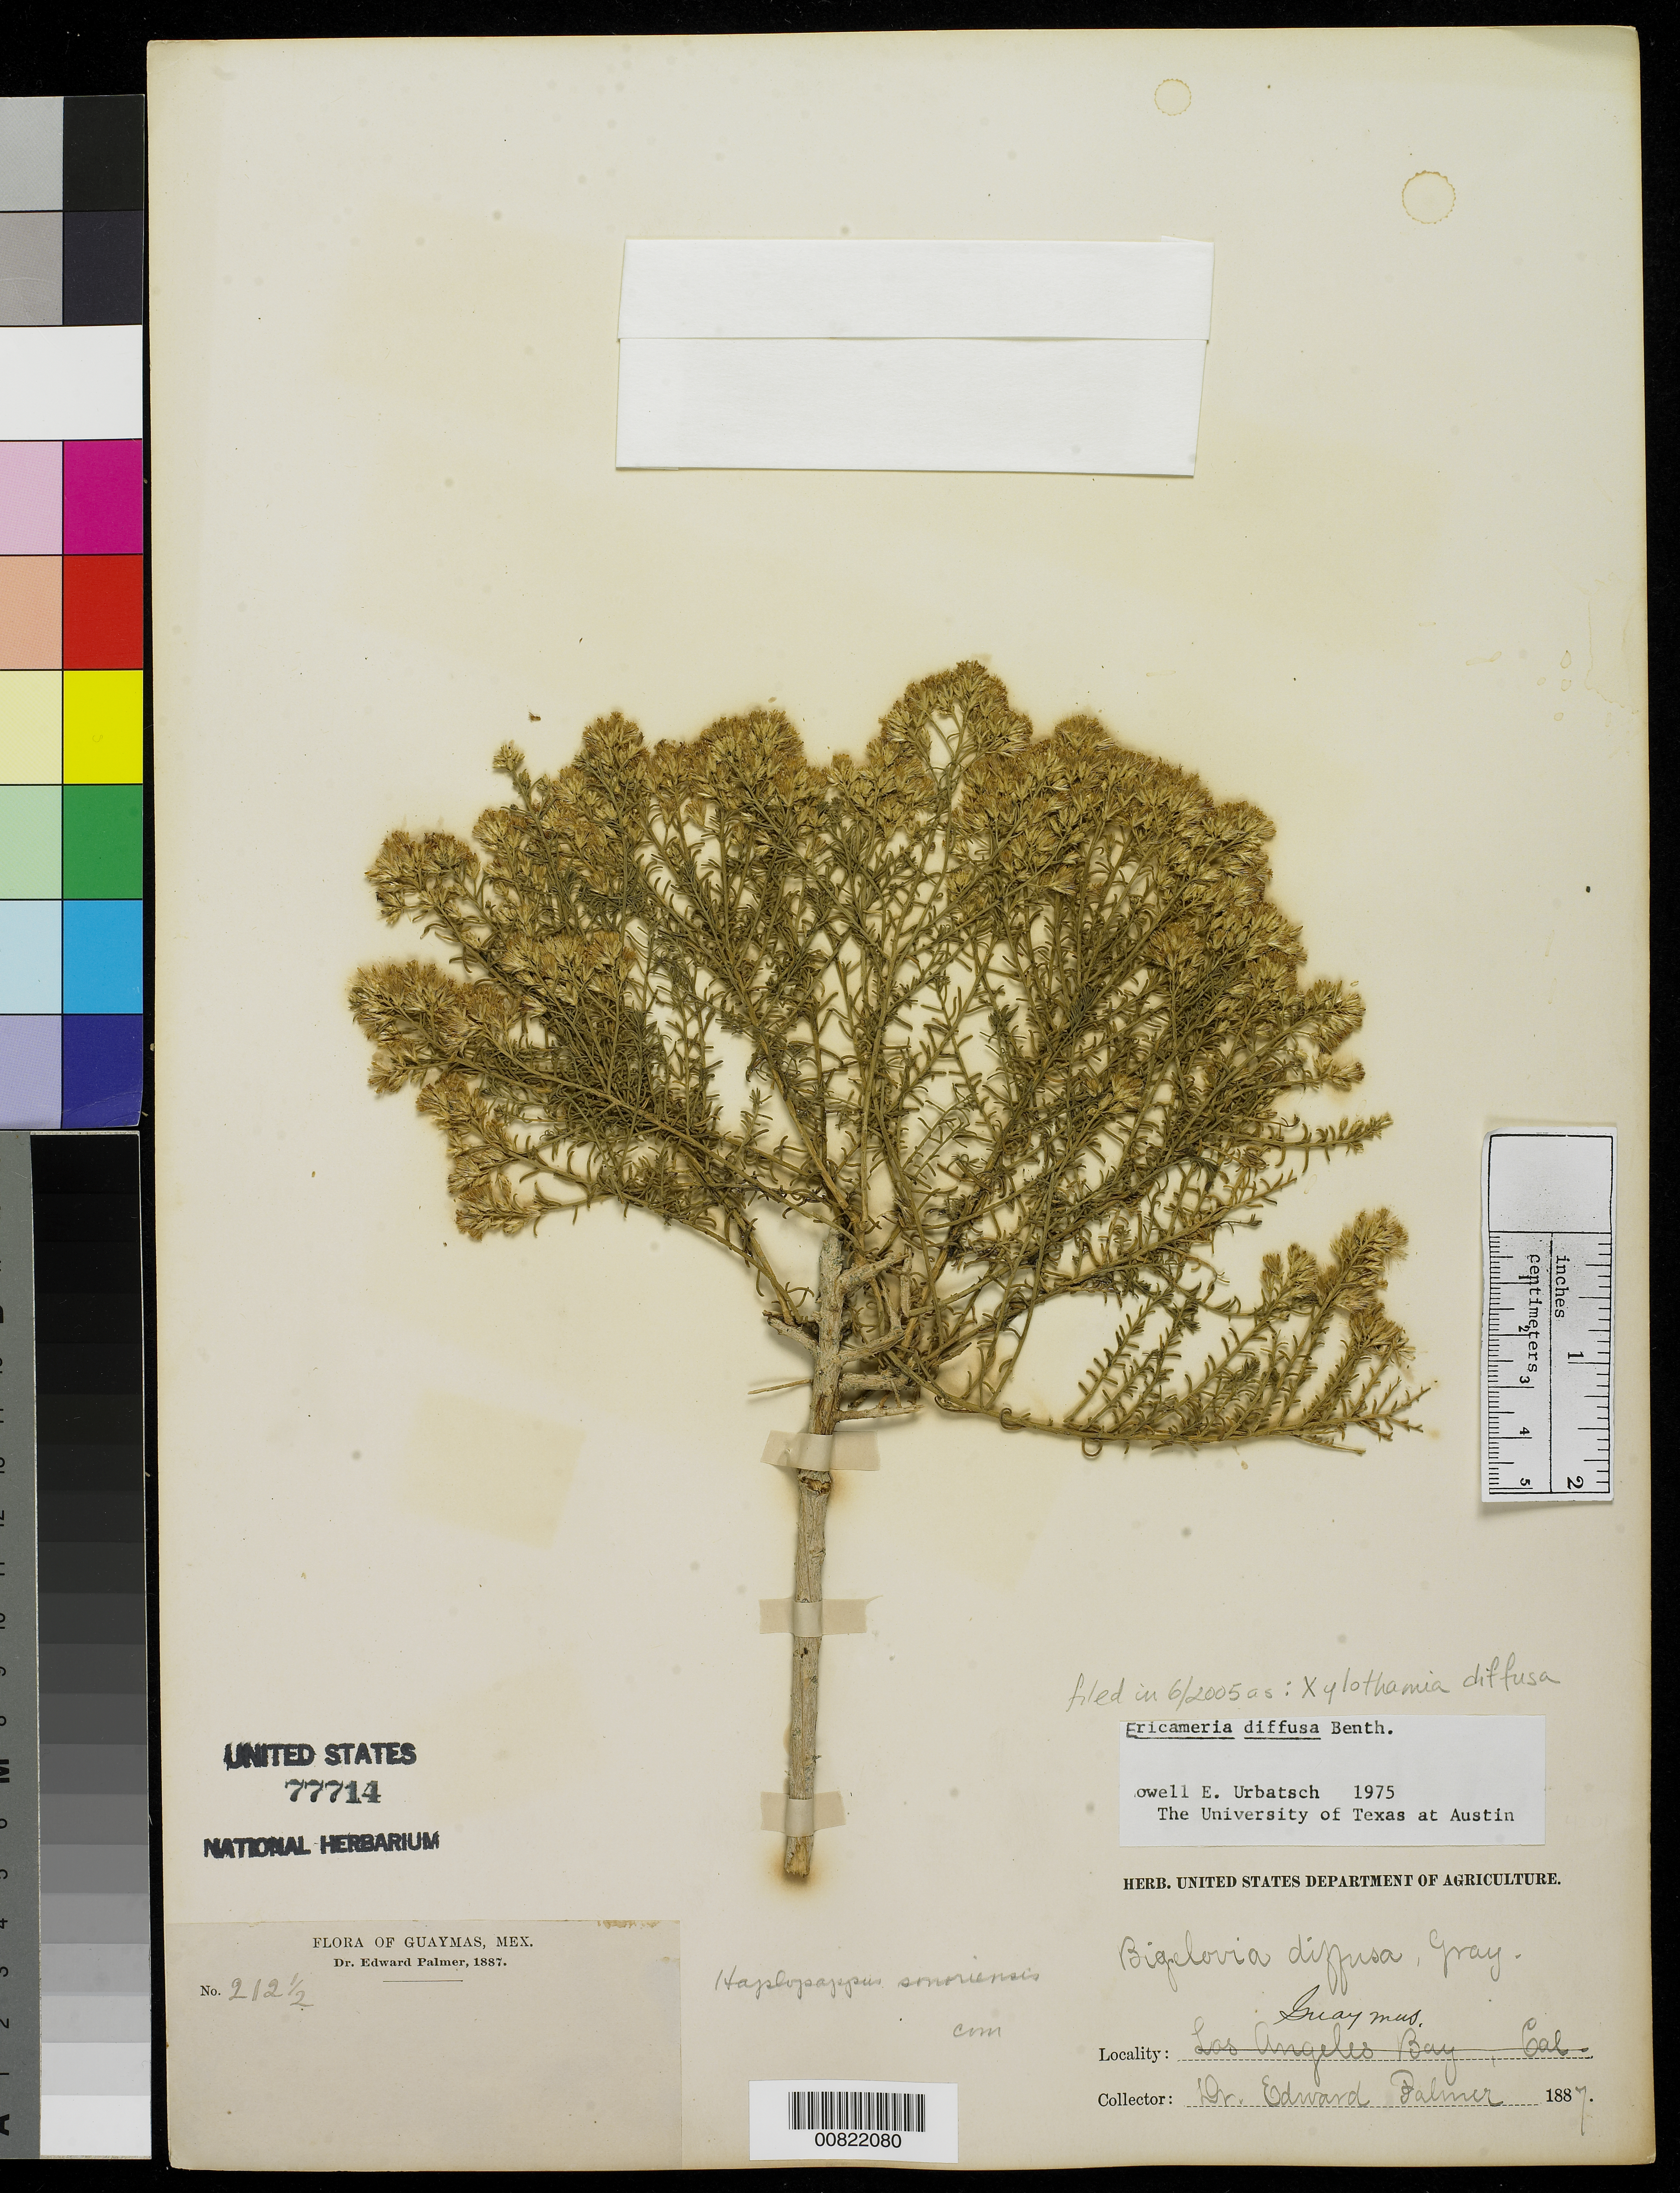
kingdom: Plantae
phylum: Tracheophyta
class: Magnoliopsida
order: Asterales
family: Asteraceae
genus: Xylothamia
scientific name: Xylothamia diffusa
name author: (Benth.) G.L. Nesom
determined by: Urbatsch, Lowell E., Curator (LSU), Louisiana State University (UNITED STATES)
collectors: E. Palmer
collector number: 212½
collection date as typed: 1887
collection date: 1887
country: Mexico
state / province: Sonora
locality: Guaymas, Sonora.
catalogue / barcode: US 77714